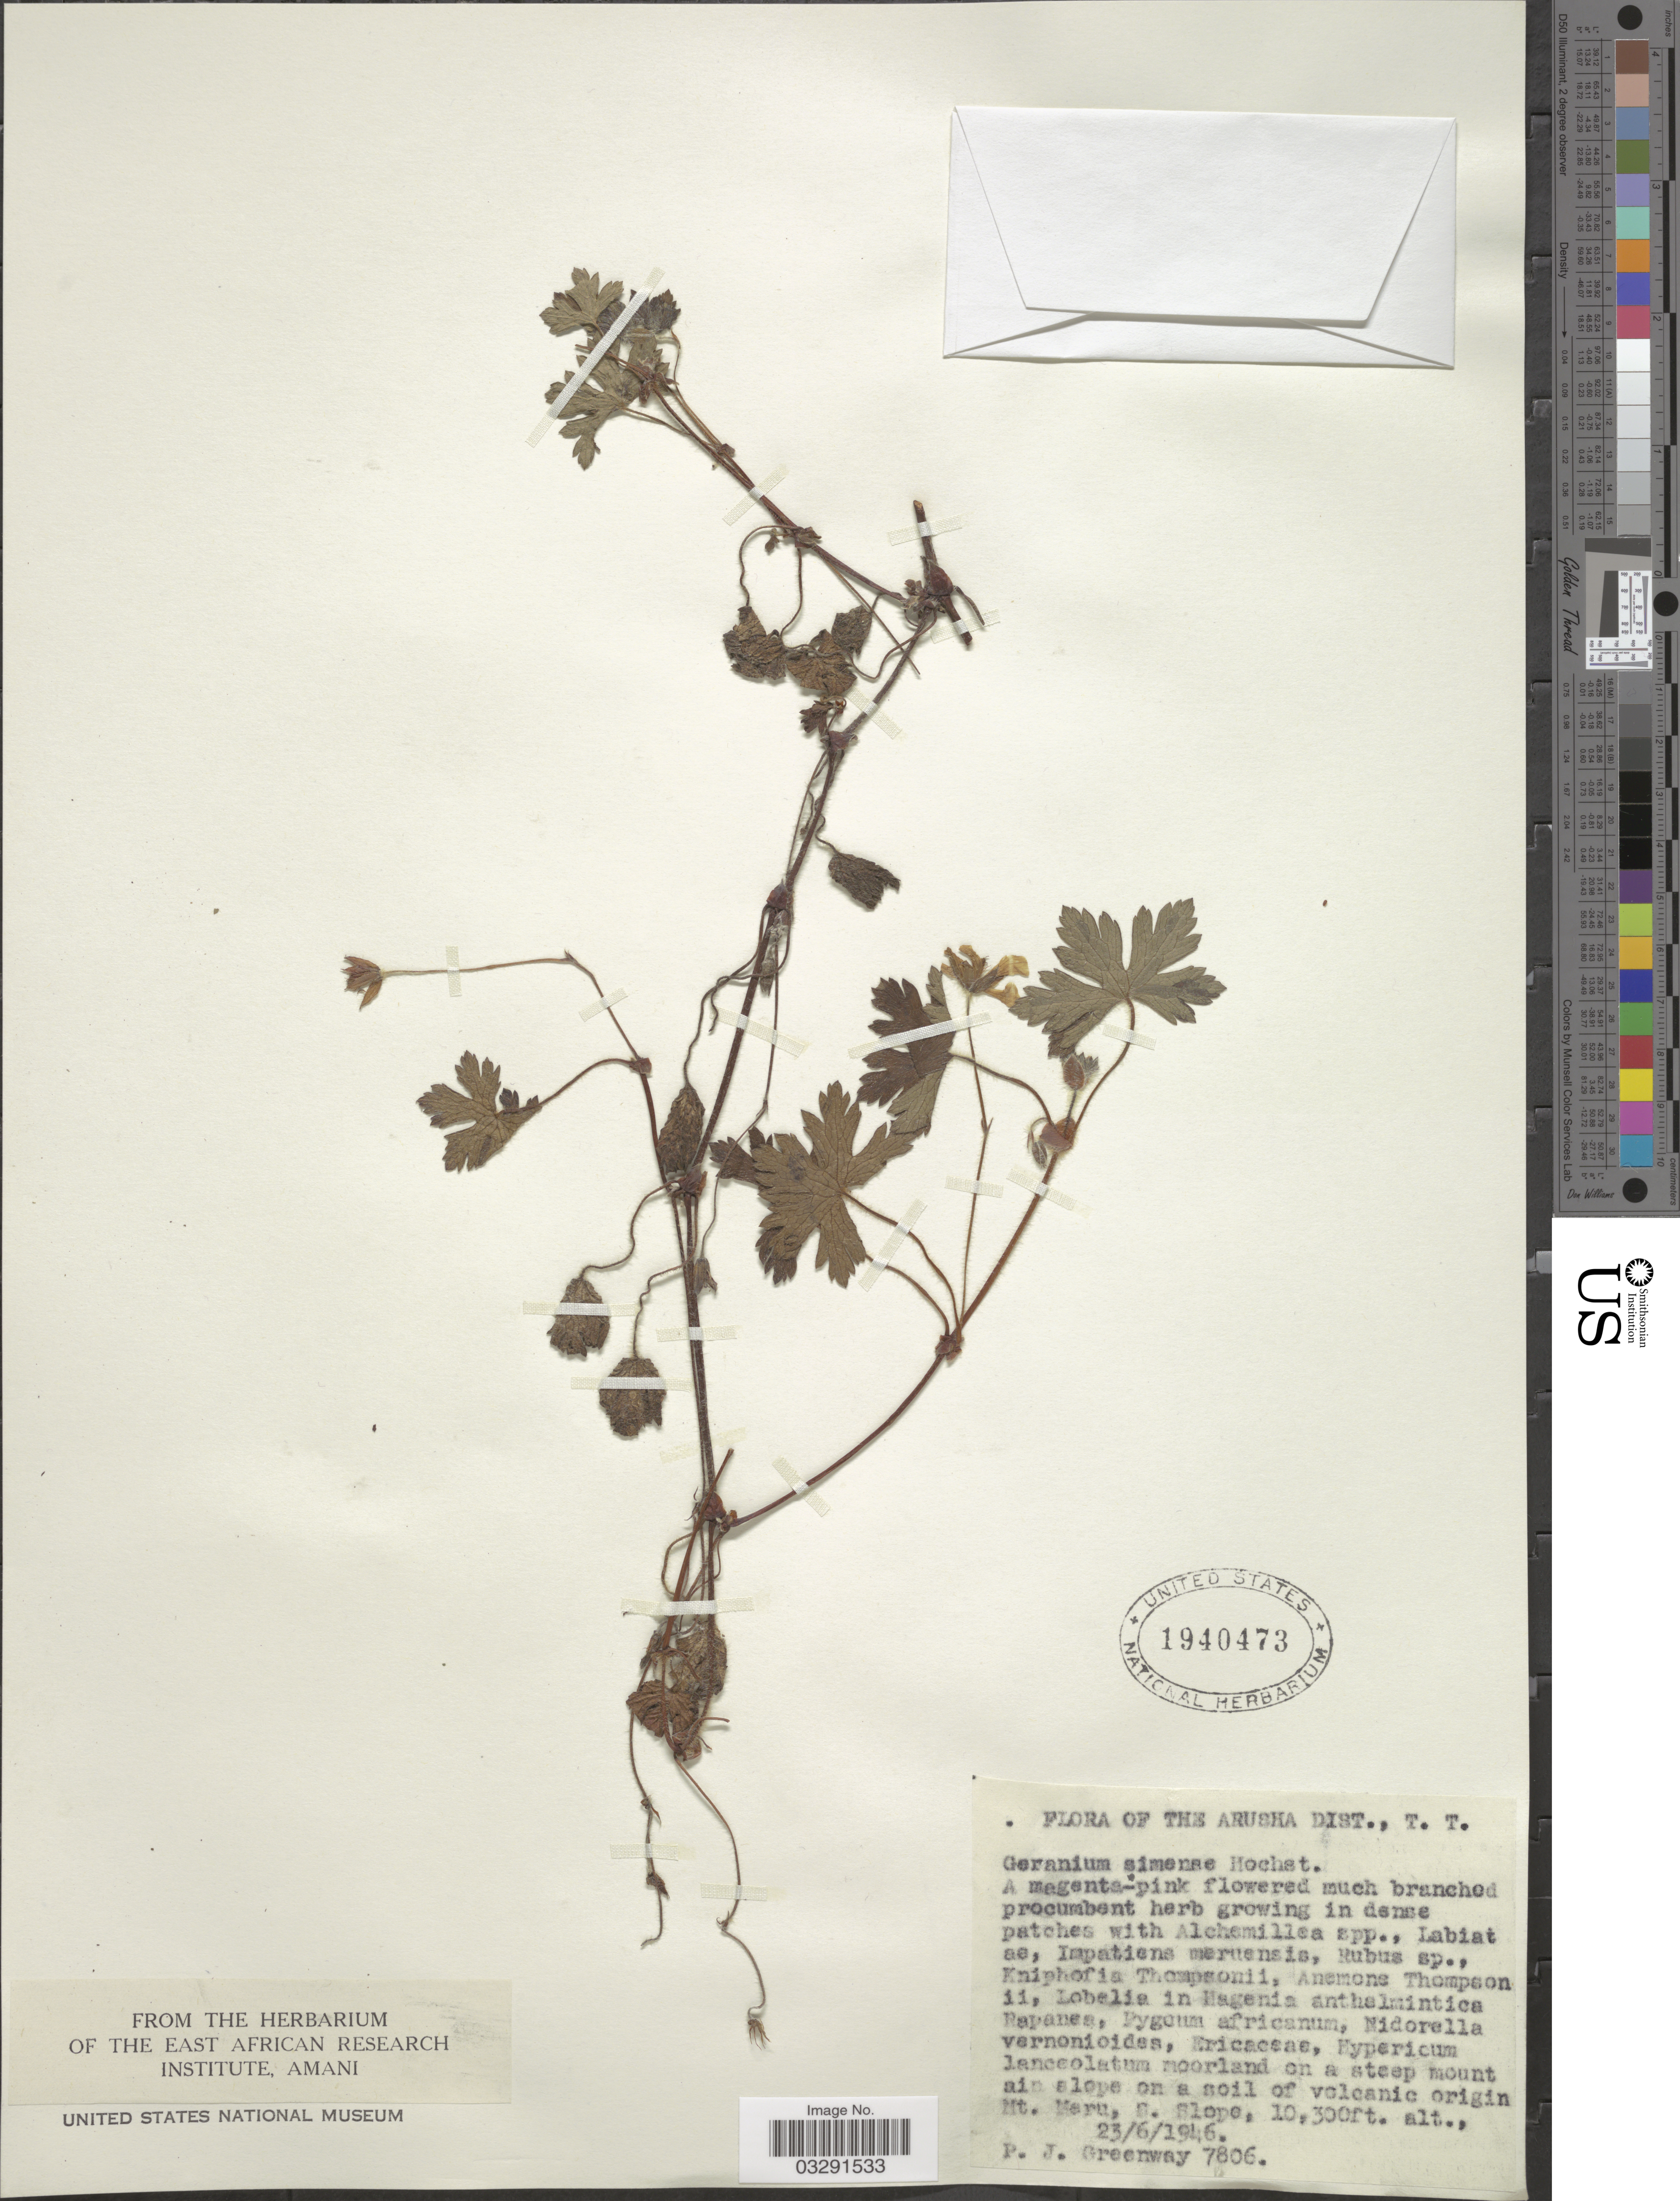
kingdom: Plantae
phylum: Tracheophyta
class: Magnoliopsida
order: Geraniales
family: Geraniaceae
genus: Geranium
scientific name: Geranium arabicum subsp. arabicum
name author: Forssk.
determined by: Aedo, C.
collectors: P. J. Greenway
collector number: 7806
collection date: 1946-06-23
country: Tanzania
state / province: Arusha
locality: The Arusha Dist., T.T. Volganic origin Mt. Maru, S. Slope.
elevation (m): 3139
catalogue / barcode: US 1940473